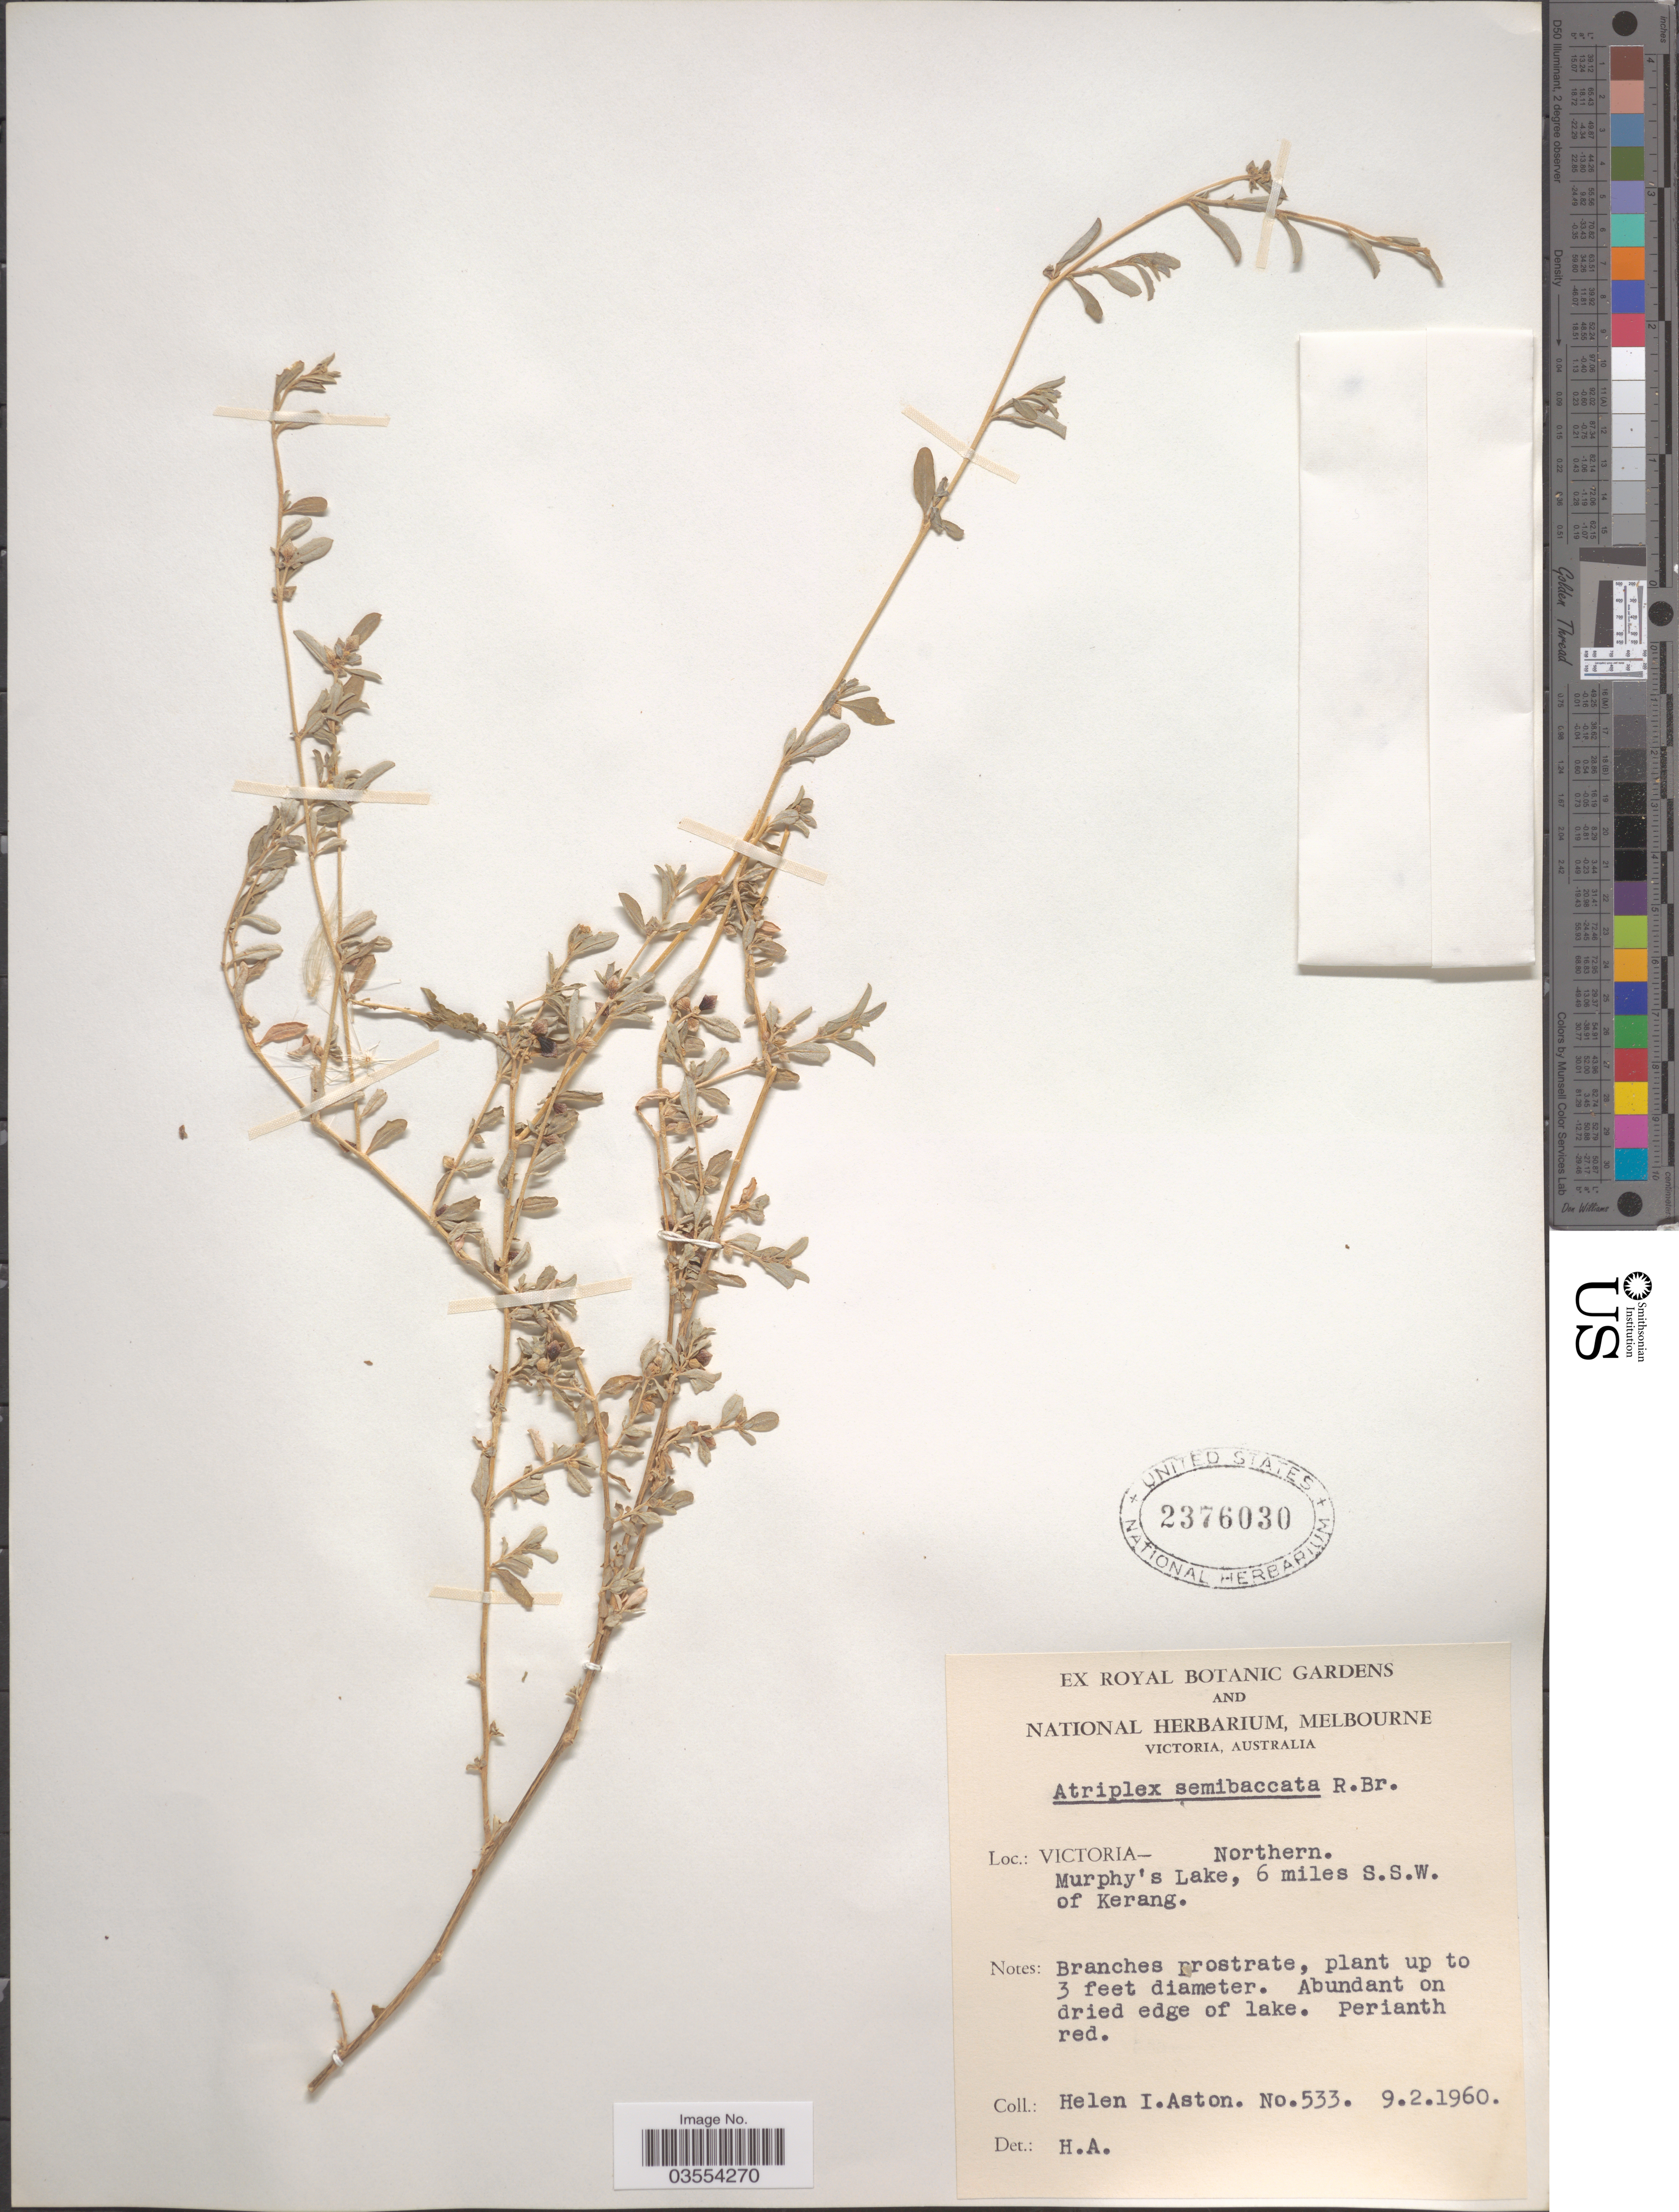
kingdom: Plantae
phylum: Tracheophyta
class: Magnoliopsida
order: Caryophyllales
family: Amaranthaceae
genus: Atriplex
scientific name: Atriplex semibaccata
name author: R. Br.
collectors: H. I. Aston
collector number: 533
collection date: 1960-02-09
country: Australia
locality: Victoria - Northern. Murphy's Lake, 6 miles S.S.W. of Kerang.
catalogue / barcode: US 2376030